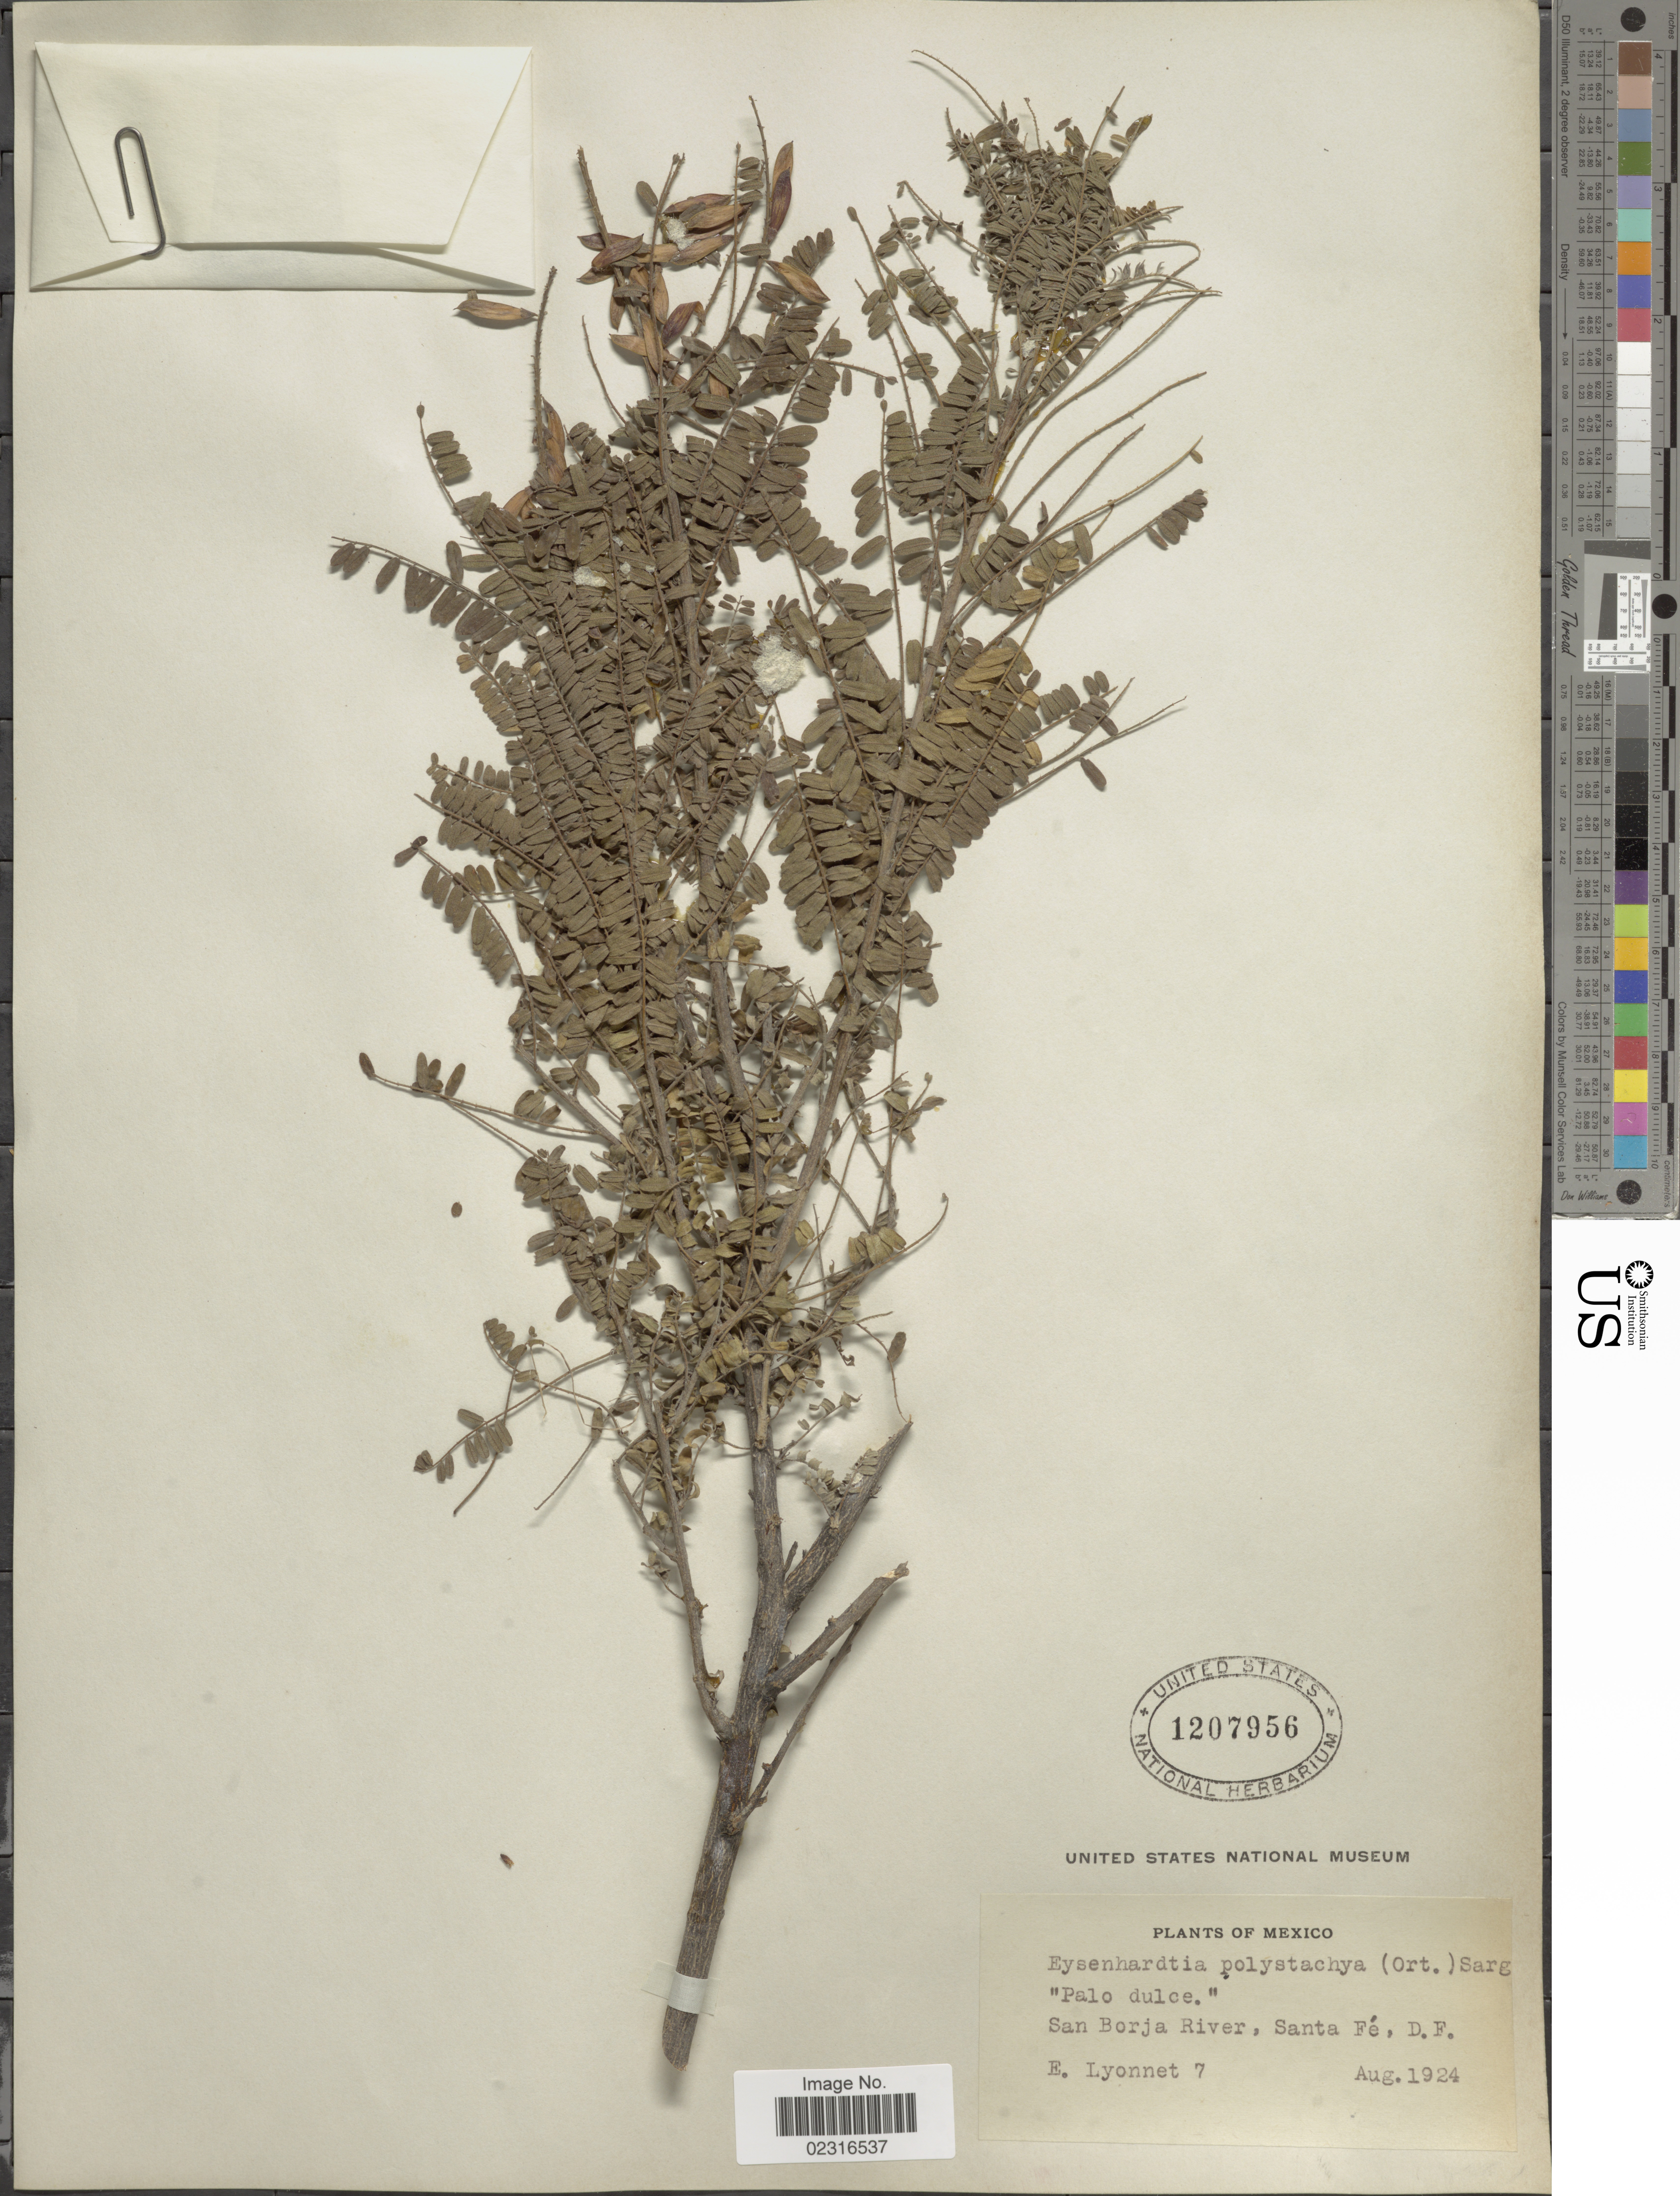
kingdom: Plantae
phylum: Tracheophyta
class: Magnoliopsida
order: Fabales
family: Fabaceae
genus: Eysenhardtia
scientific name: Eysenhardtia polystachya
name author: (Ortega) Sarg.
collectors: E. Lyonnet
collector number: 7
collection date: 1924-08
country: Mexico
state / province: Distrito Federal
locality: San Borja River, Santa Fe.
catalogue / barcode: US 1207956